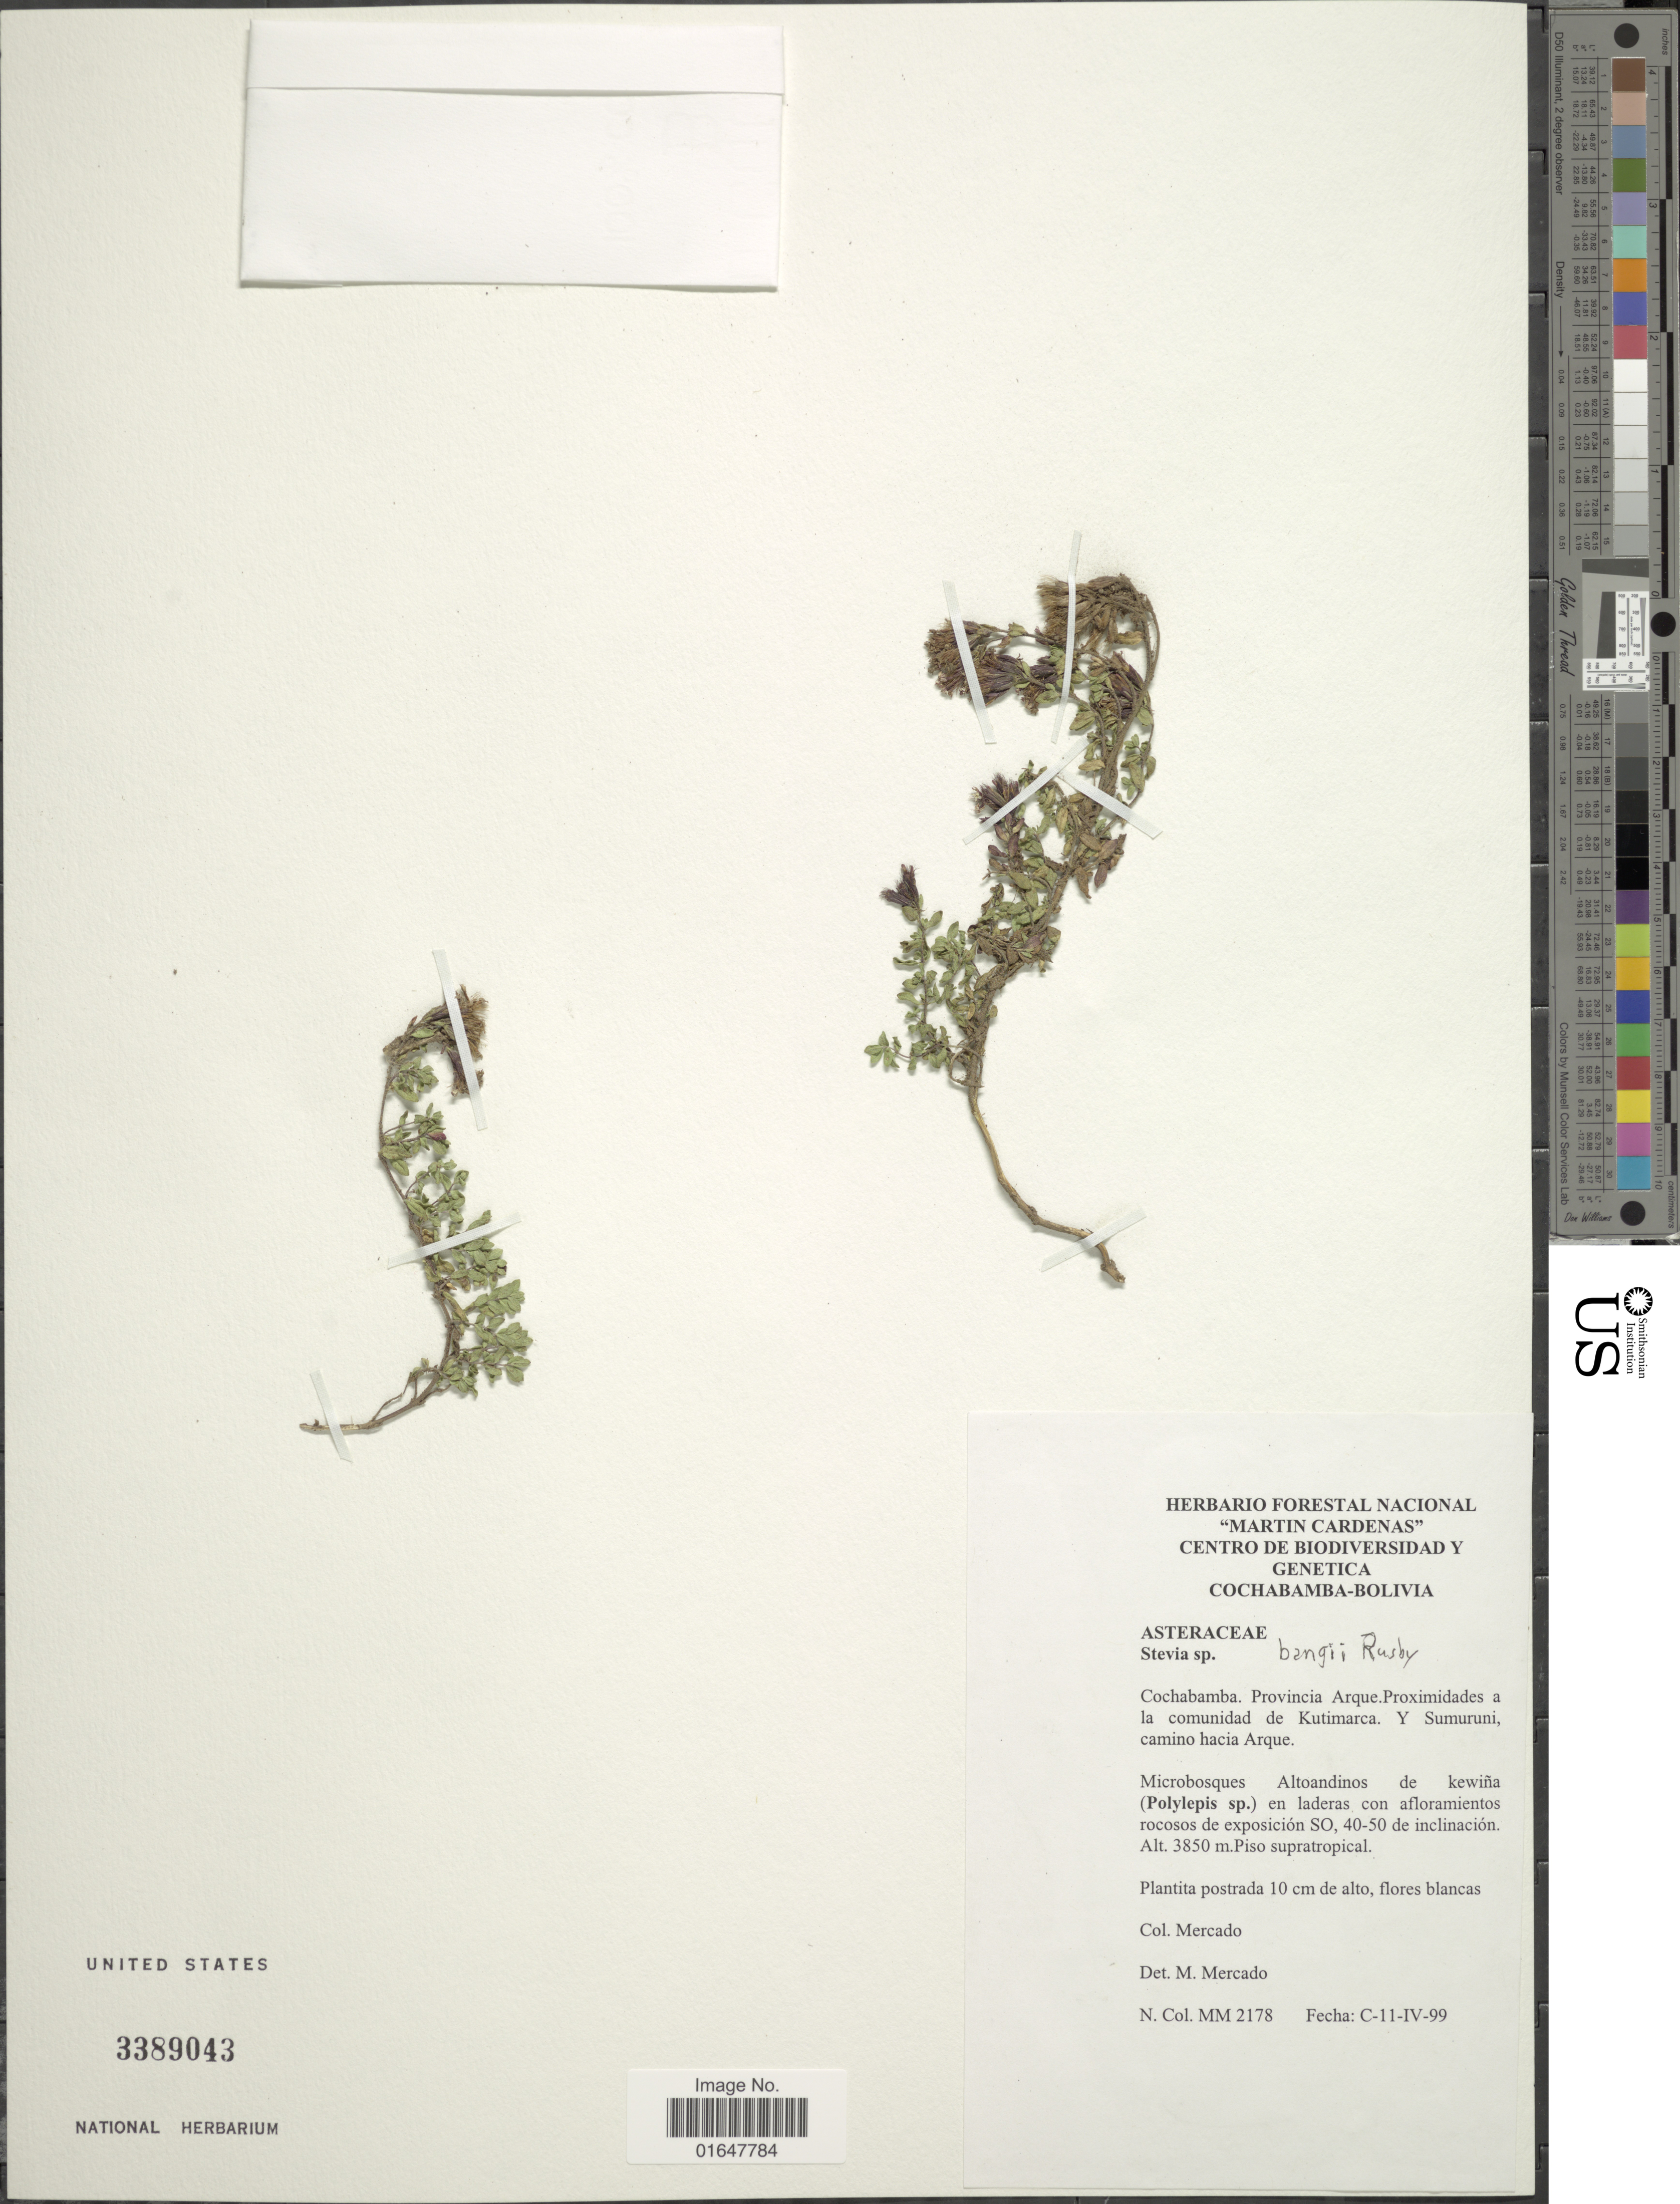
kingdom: Plantae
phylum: Tracheophyta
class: Magnoliopsida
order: Asterales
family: Asteraceae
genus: Stevia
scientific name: Stevia bangii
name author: Rusby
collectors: M. Mercado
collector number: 2178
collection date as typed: Transcribed d/m/y: 11/4/99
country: Bolivia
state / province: Cochabamba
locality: Provincia Arque, Proximidades a comunidad de Kutimarca y Sumuruni, camino hacia Arque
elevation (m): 3850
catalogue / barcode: US 3389043